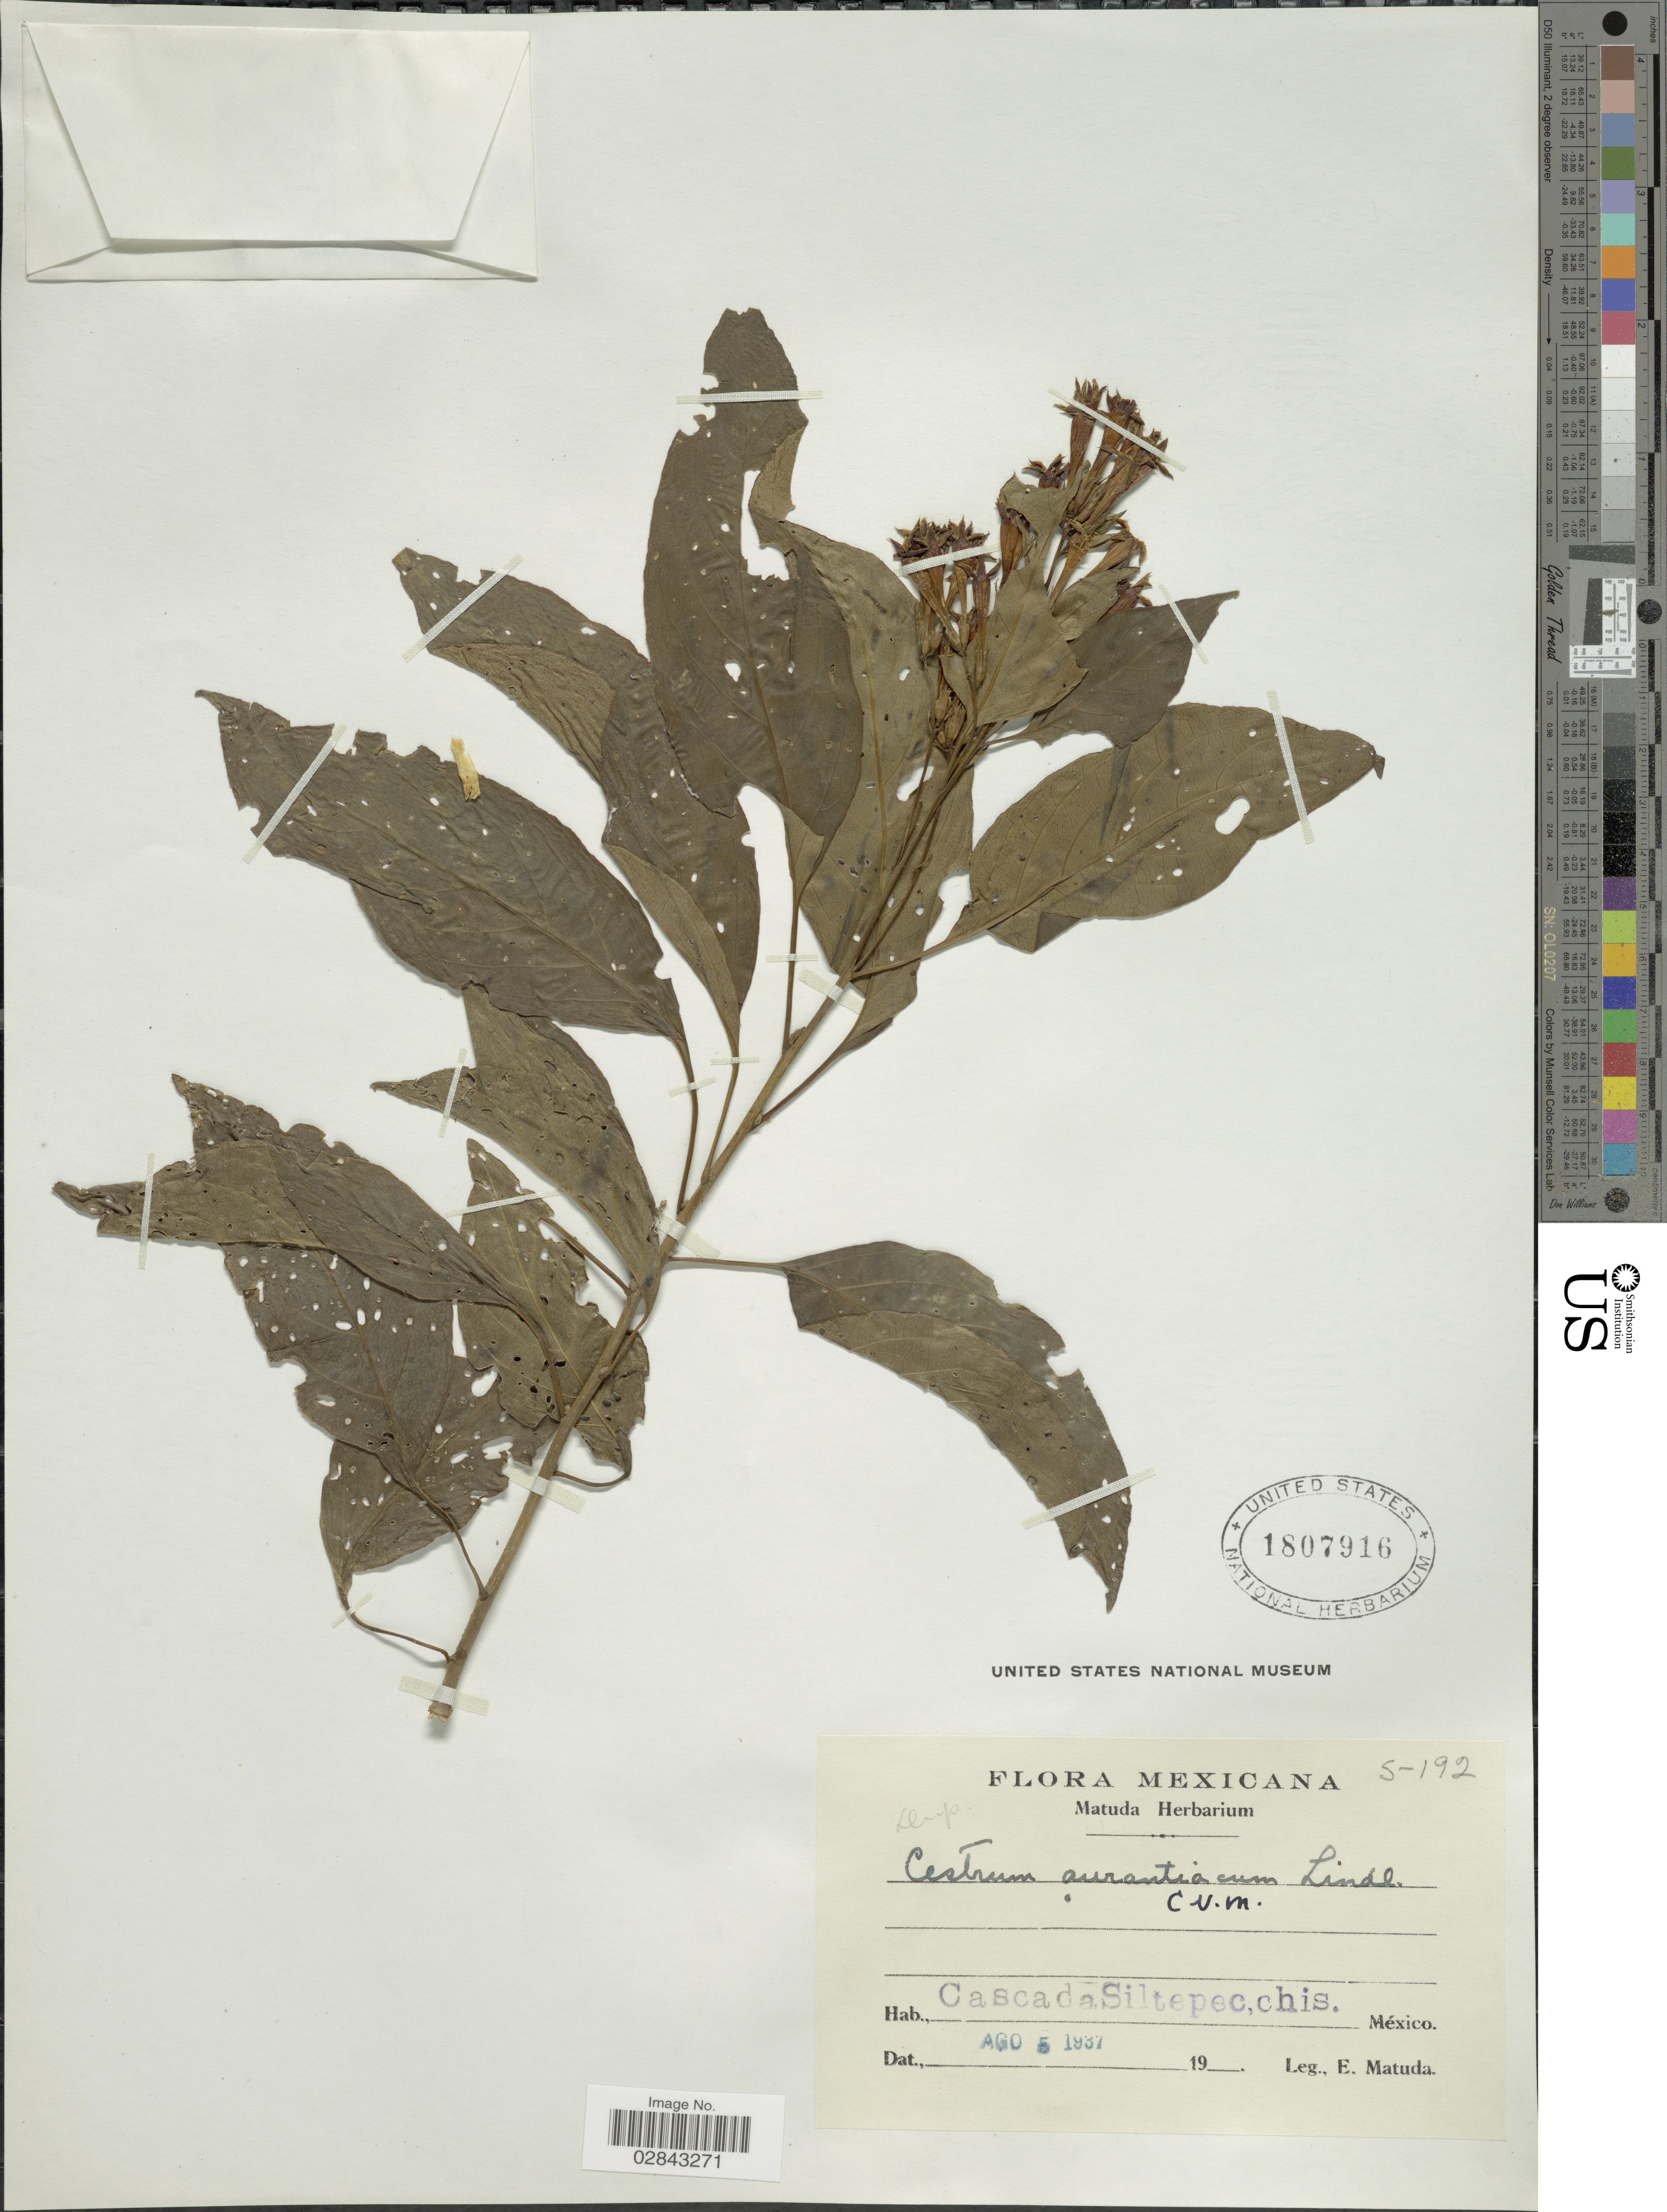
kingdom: Plantae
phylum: Tracheophyta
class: Magnoliopsida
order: Solanales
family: Solanaceae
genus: Cestrum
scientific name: Cestrum aurantiacum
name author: Lindley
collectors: E. Matuda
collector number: S-192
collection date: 1937-08-05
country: Mexico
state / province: Chiapas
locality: Cascada, Siltepec.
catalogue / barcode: US 1807916